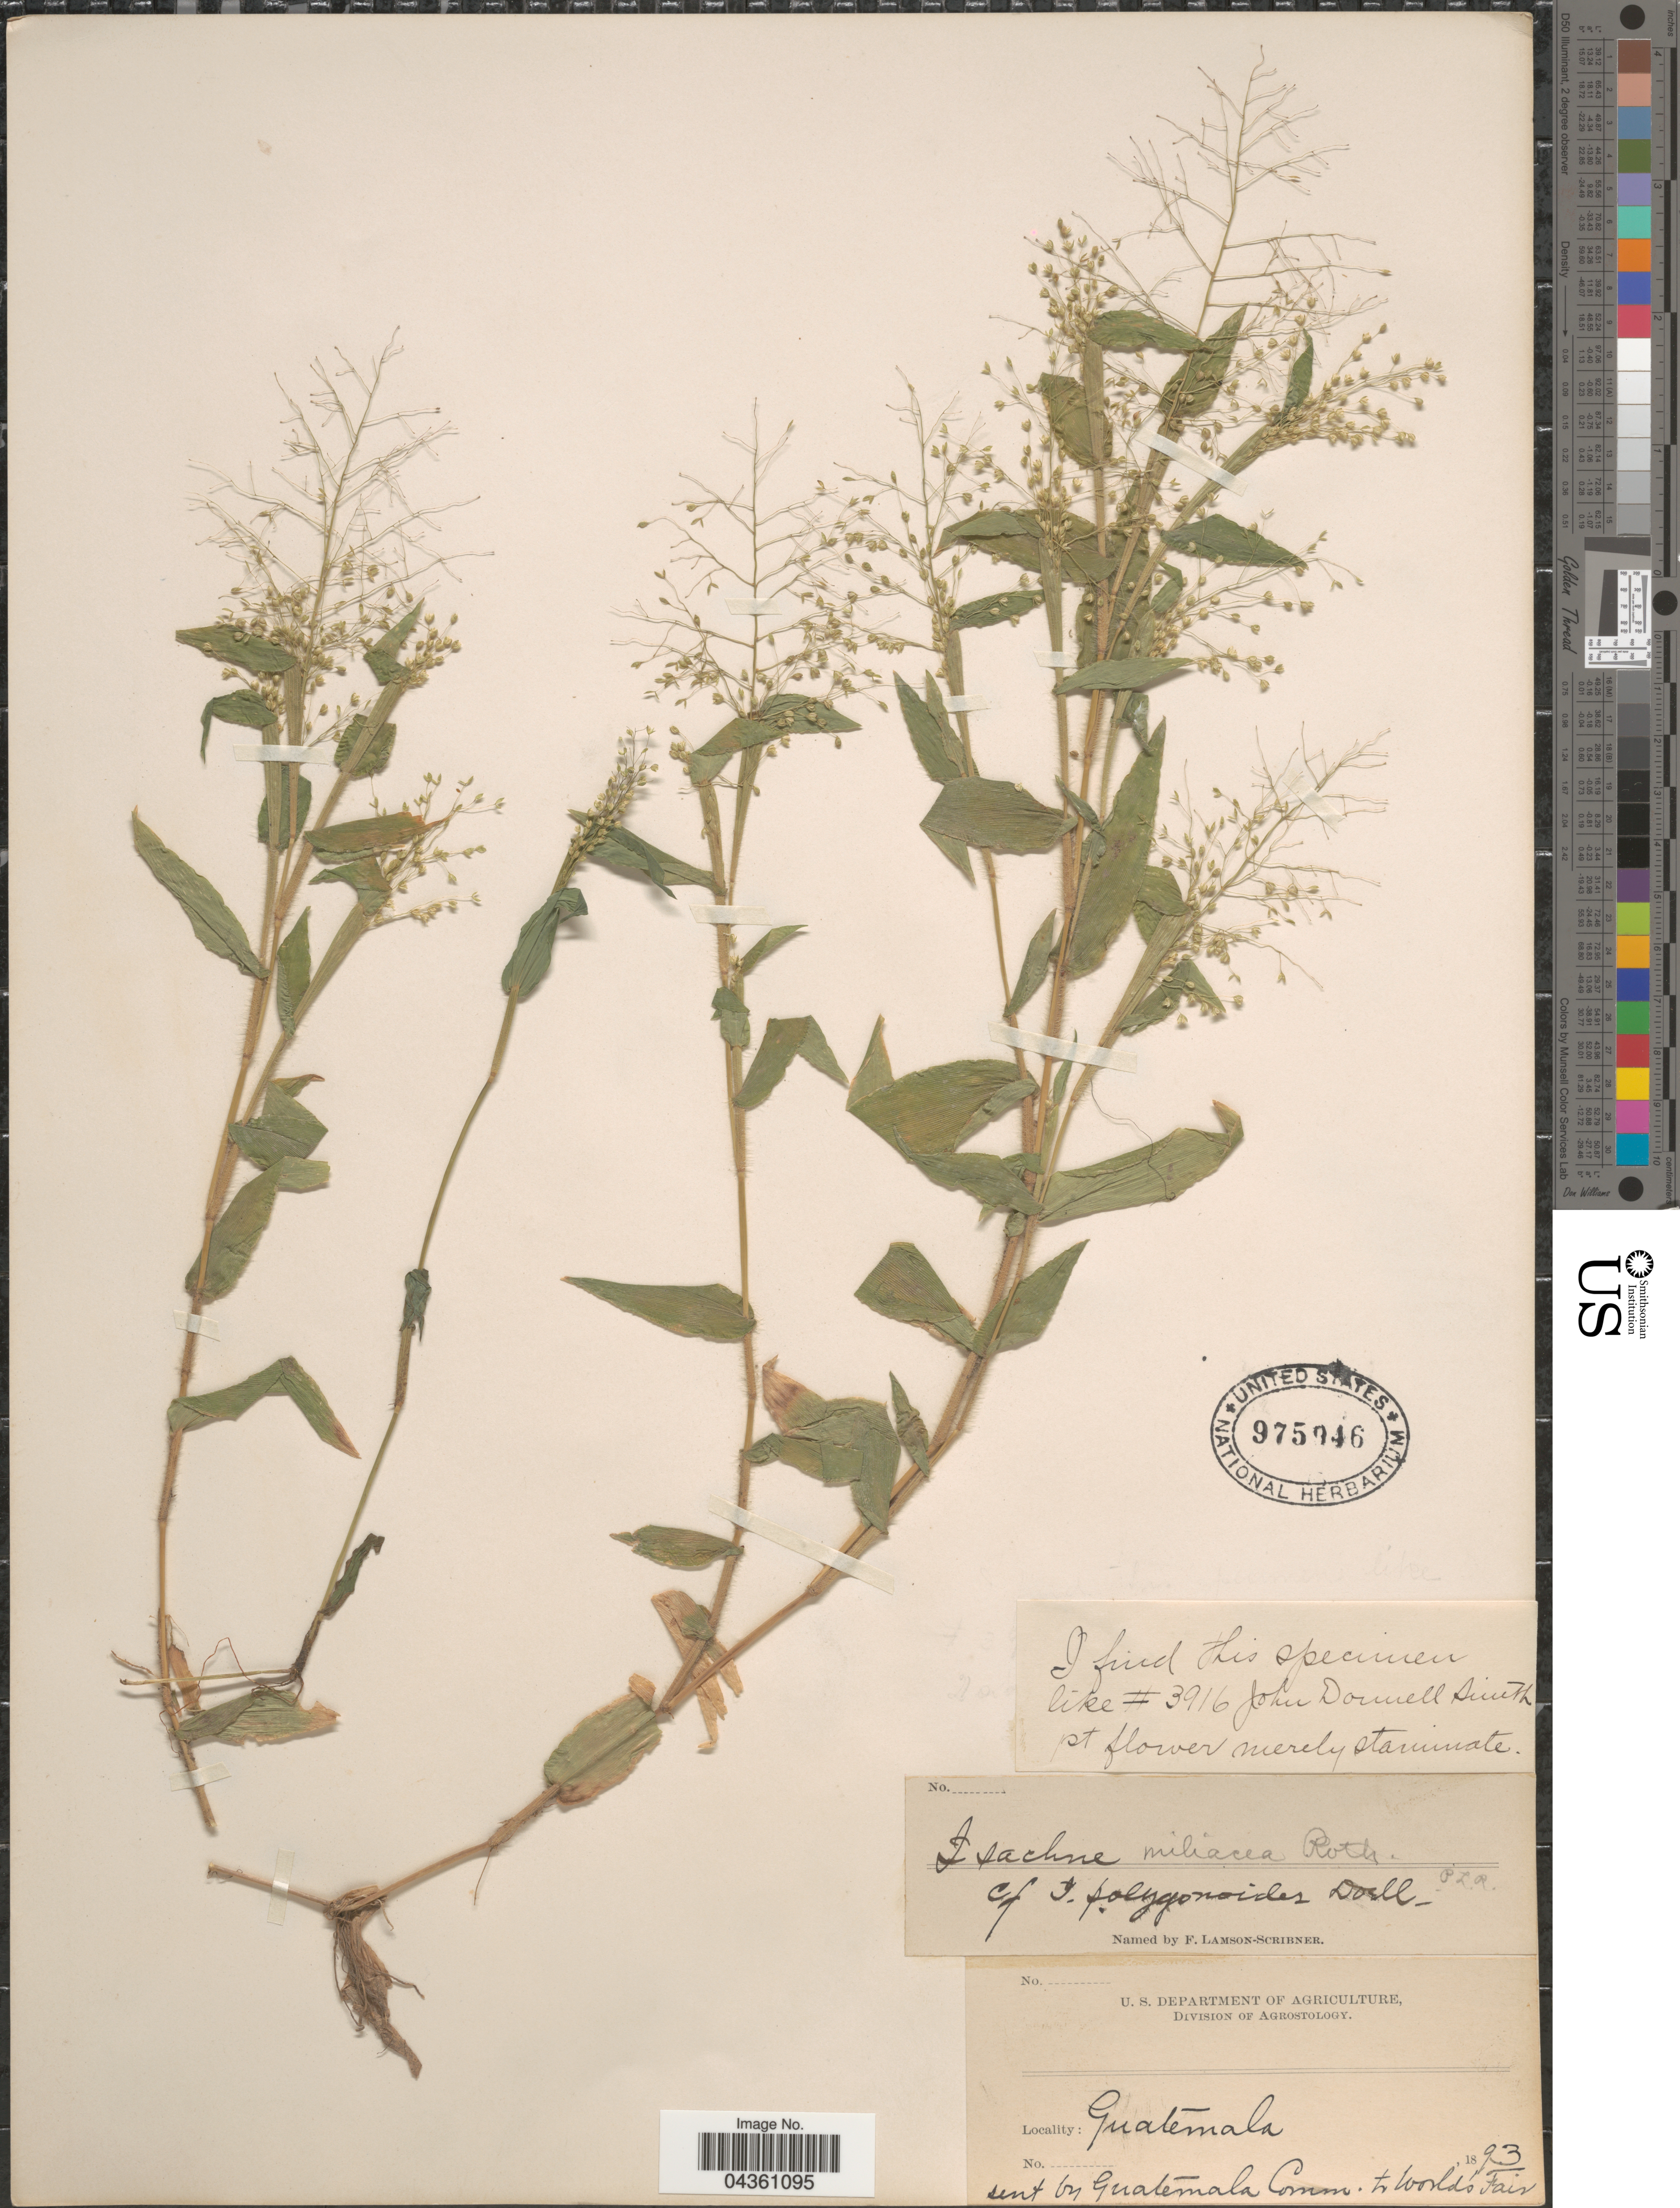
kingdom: Plantae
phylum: Tracheophyta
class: Liliopsida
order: Poales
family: Poaceae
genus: Isachne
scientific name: Isachne polygonoides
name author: (Lam.) Döll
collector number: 3916?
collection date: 1893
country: Guatemala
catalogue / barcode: US 975946